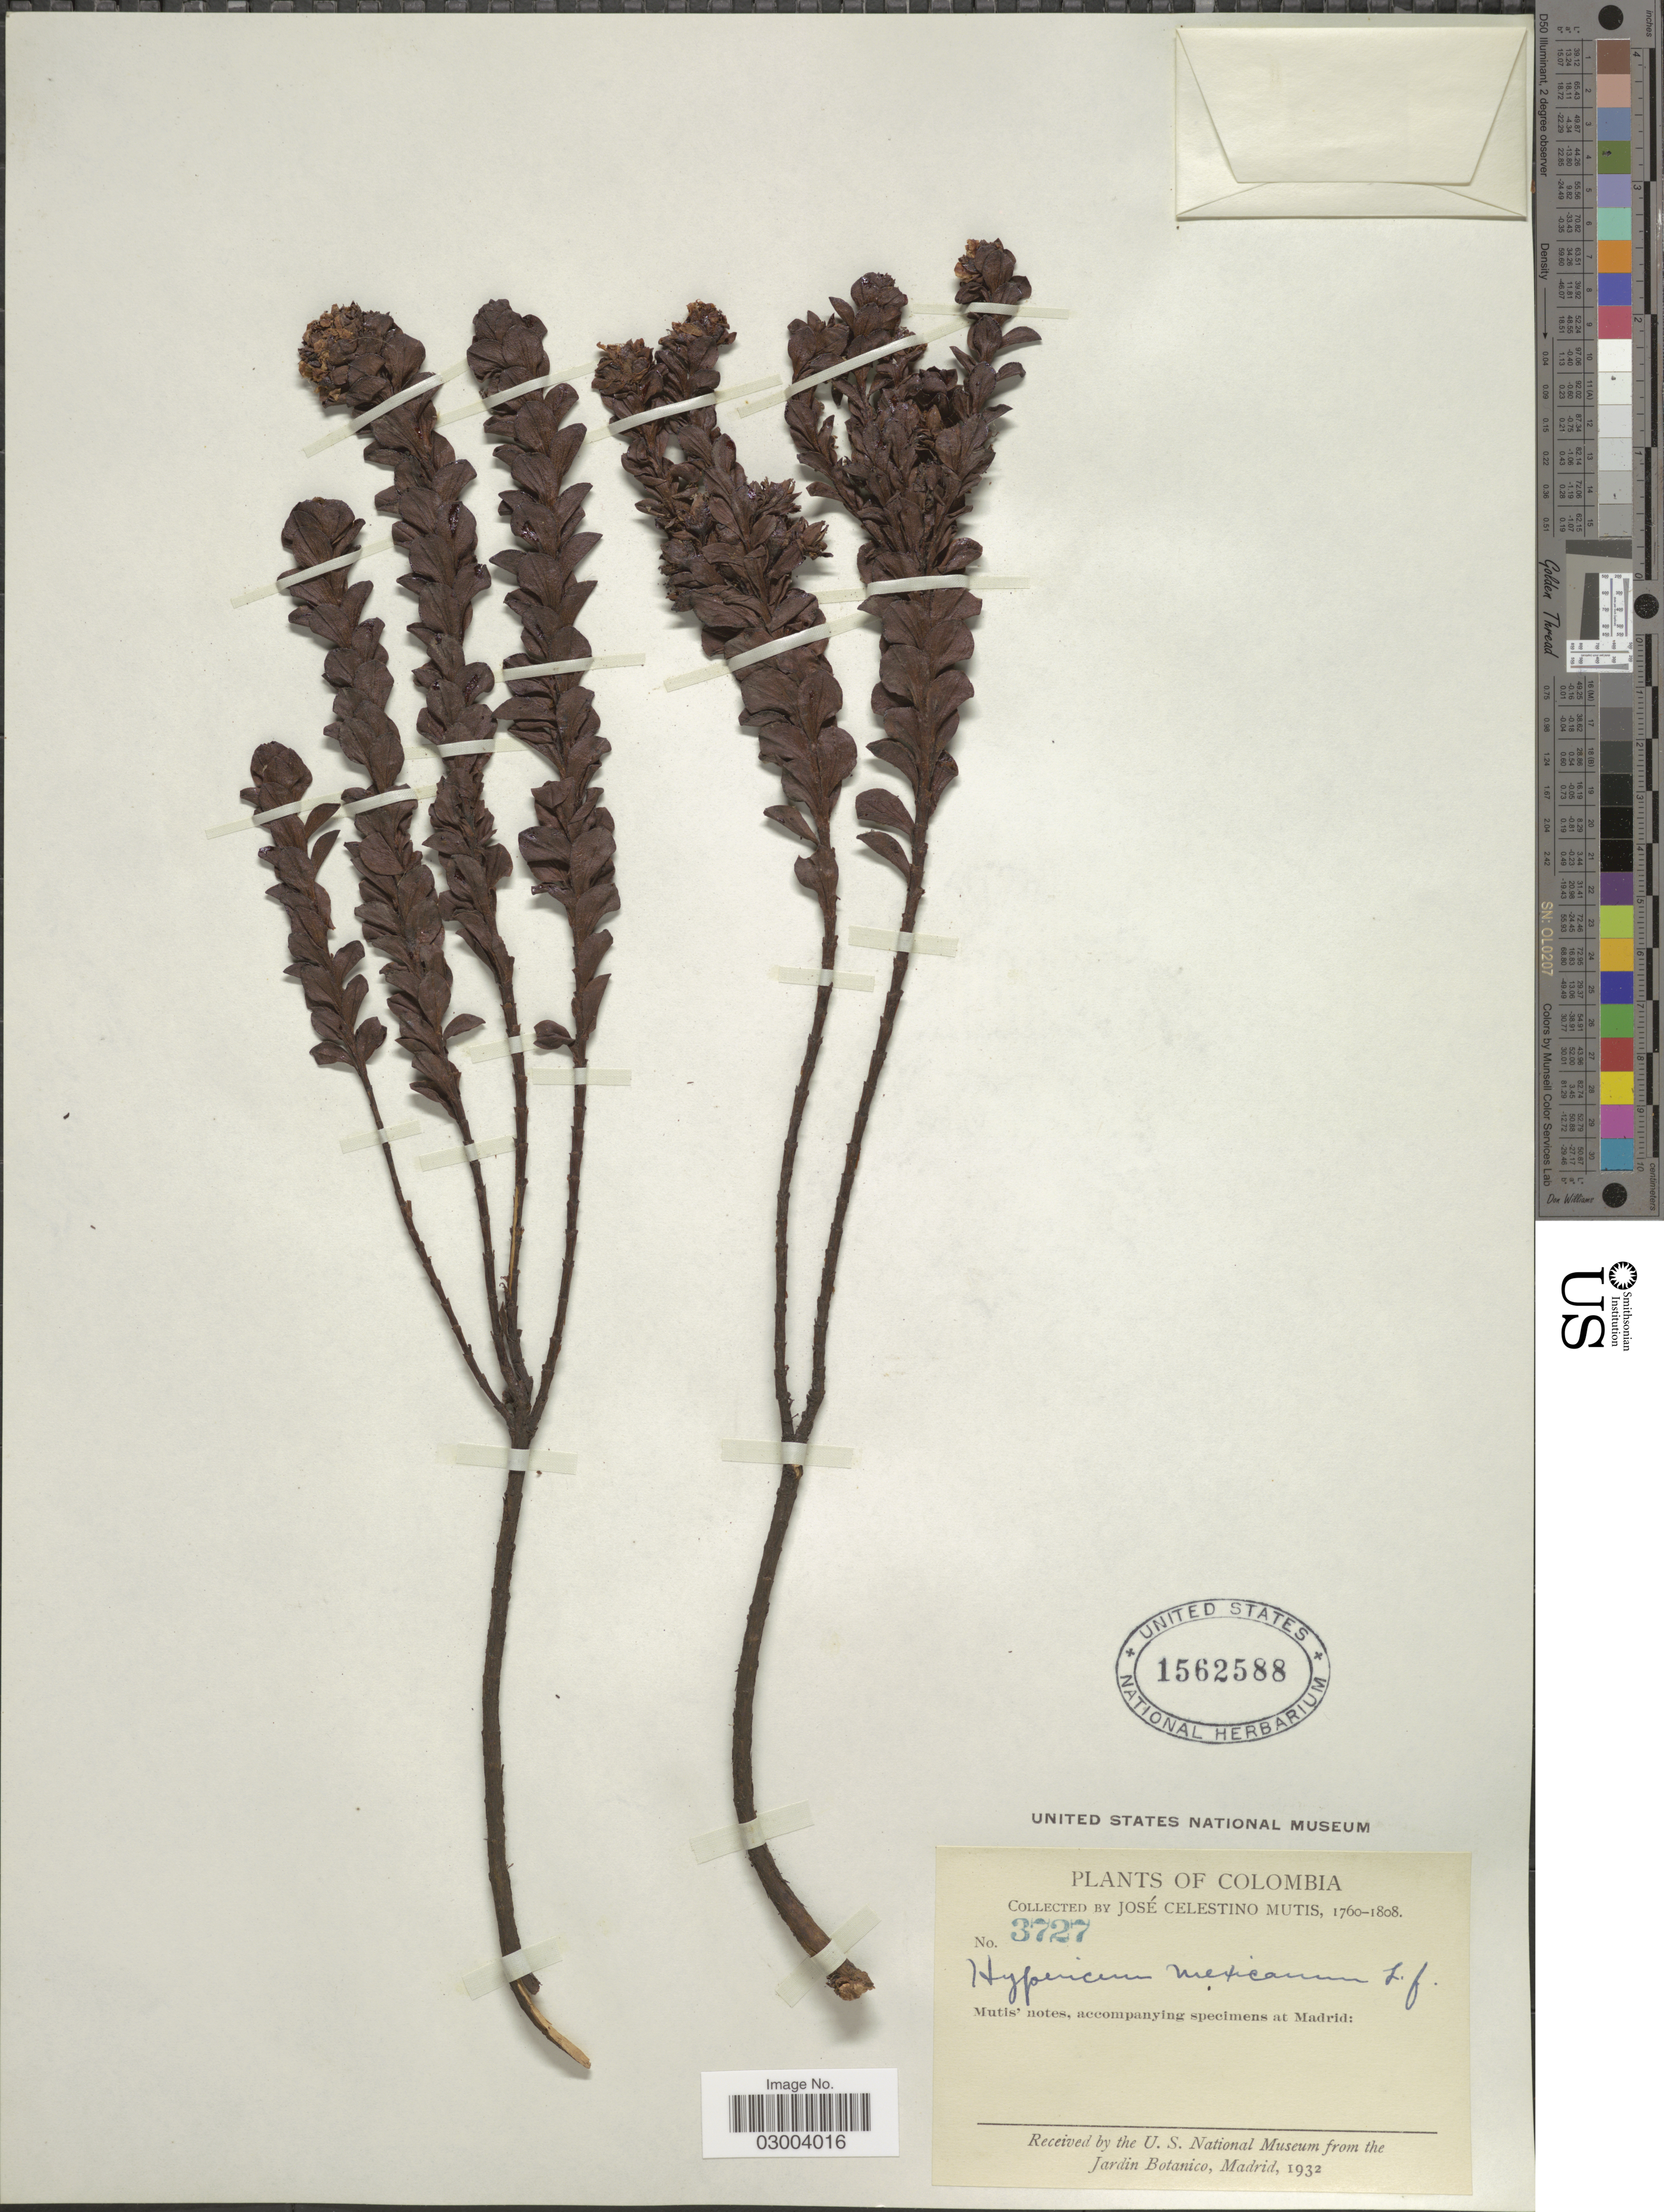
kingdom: Plantae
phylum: Tracheophyta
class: Magnoliopsida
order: Malpighiales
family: Hypericaceae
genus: Hypericum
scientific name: Hypericum mexicanum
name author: L.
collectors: J. C. B. Mutis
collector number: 3727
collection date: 1760/1808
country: Colombia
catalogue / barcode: US 1562588